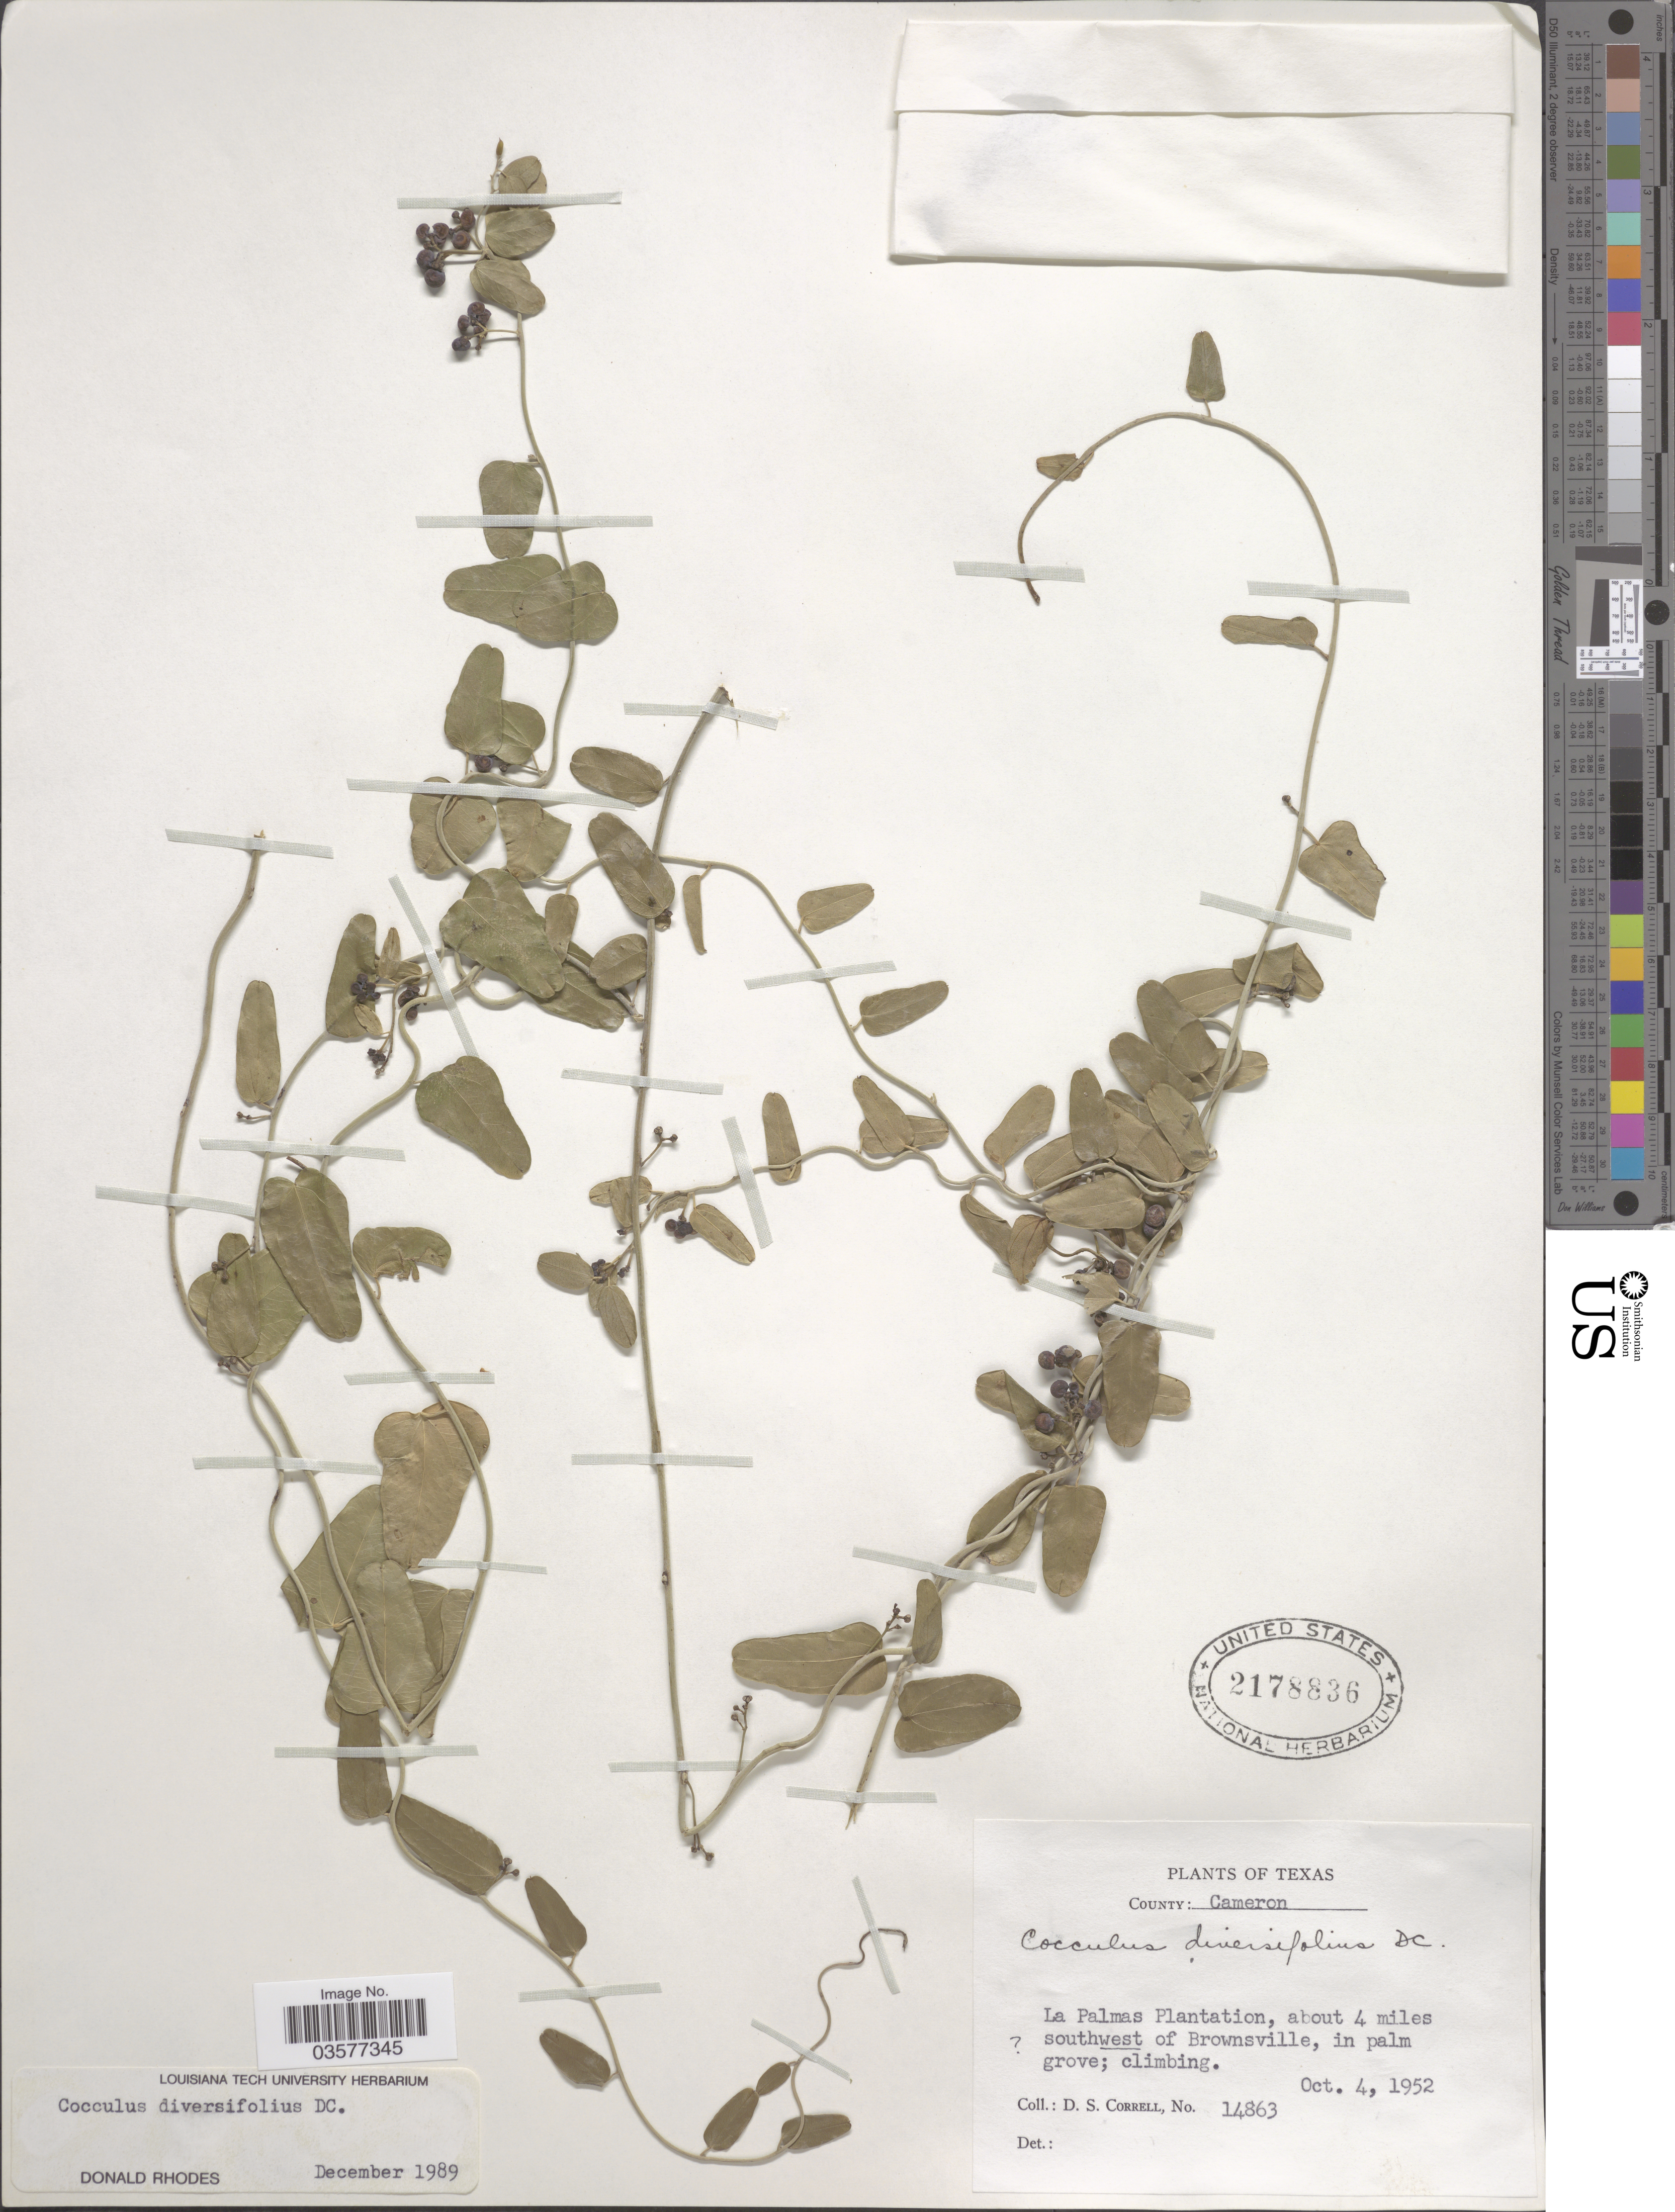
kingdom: Plantae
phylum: Tracheophyta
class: Magnoliopsida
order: Ranunculales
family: Menispermaceae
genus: Cocculus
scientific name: Cocculus diversifolius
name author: DC.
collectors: D. S. Correll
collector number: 14863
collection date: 1952-10-04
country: United States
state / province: Texas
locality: County: Cameron. La Palmas Plantation, about 4 miles southwest of Brownsville.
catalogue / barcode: US 2178836